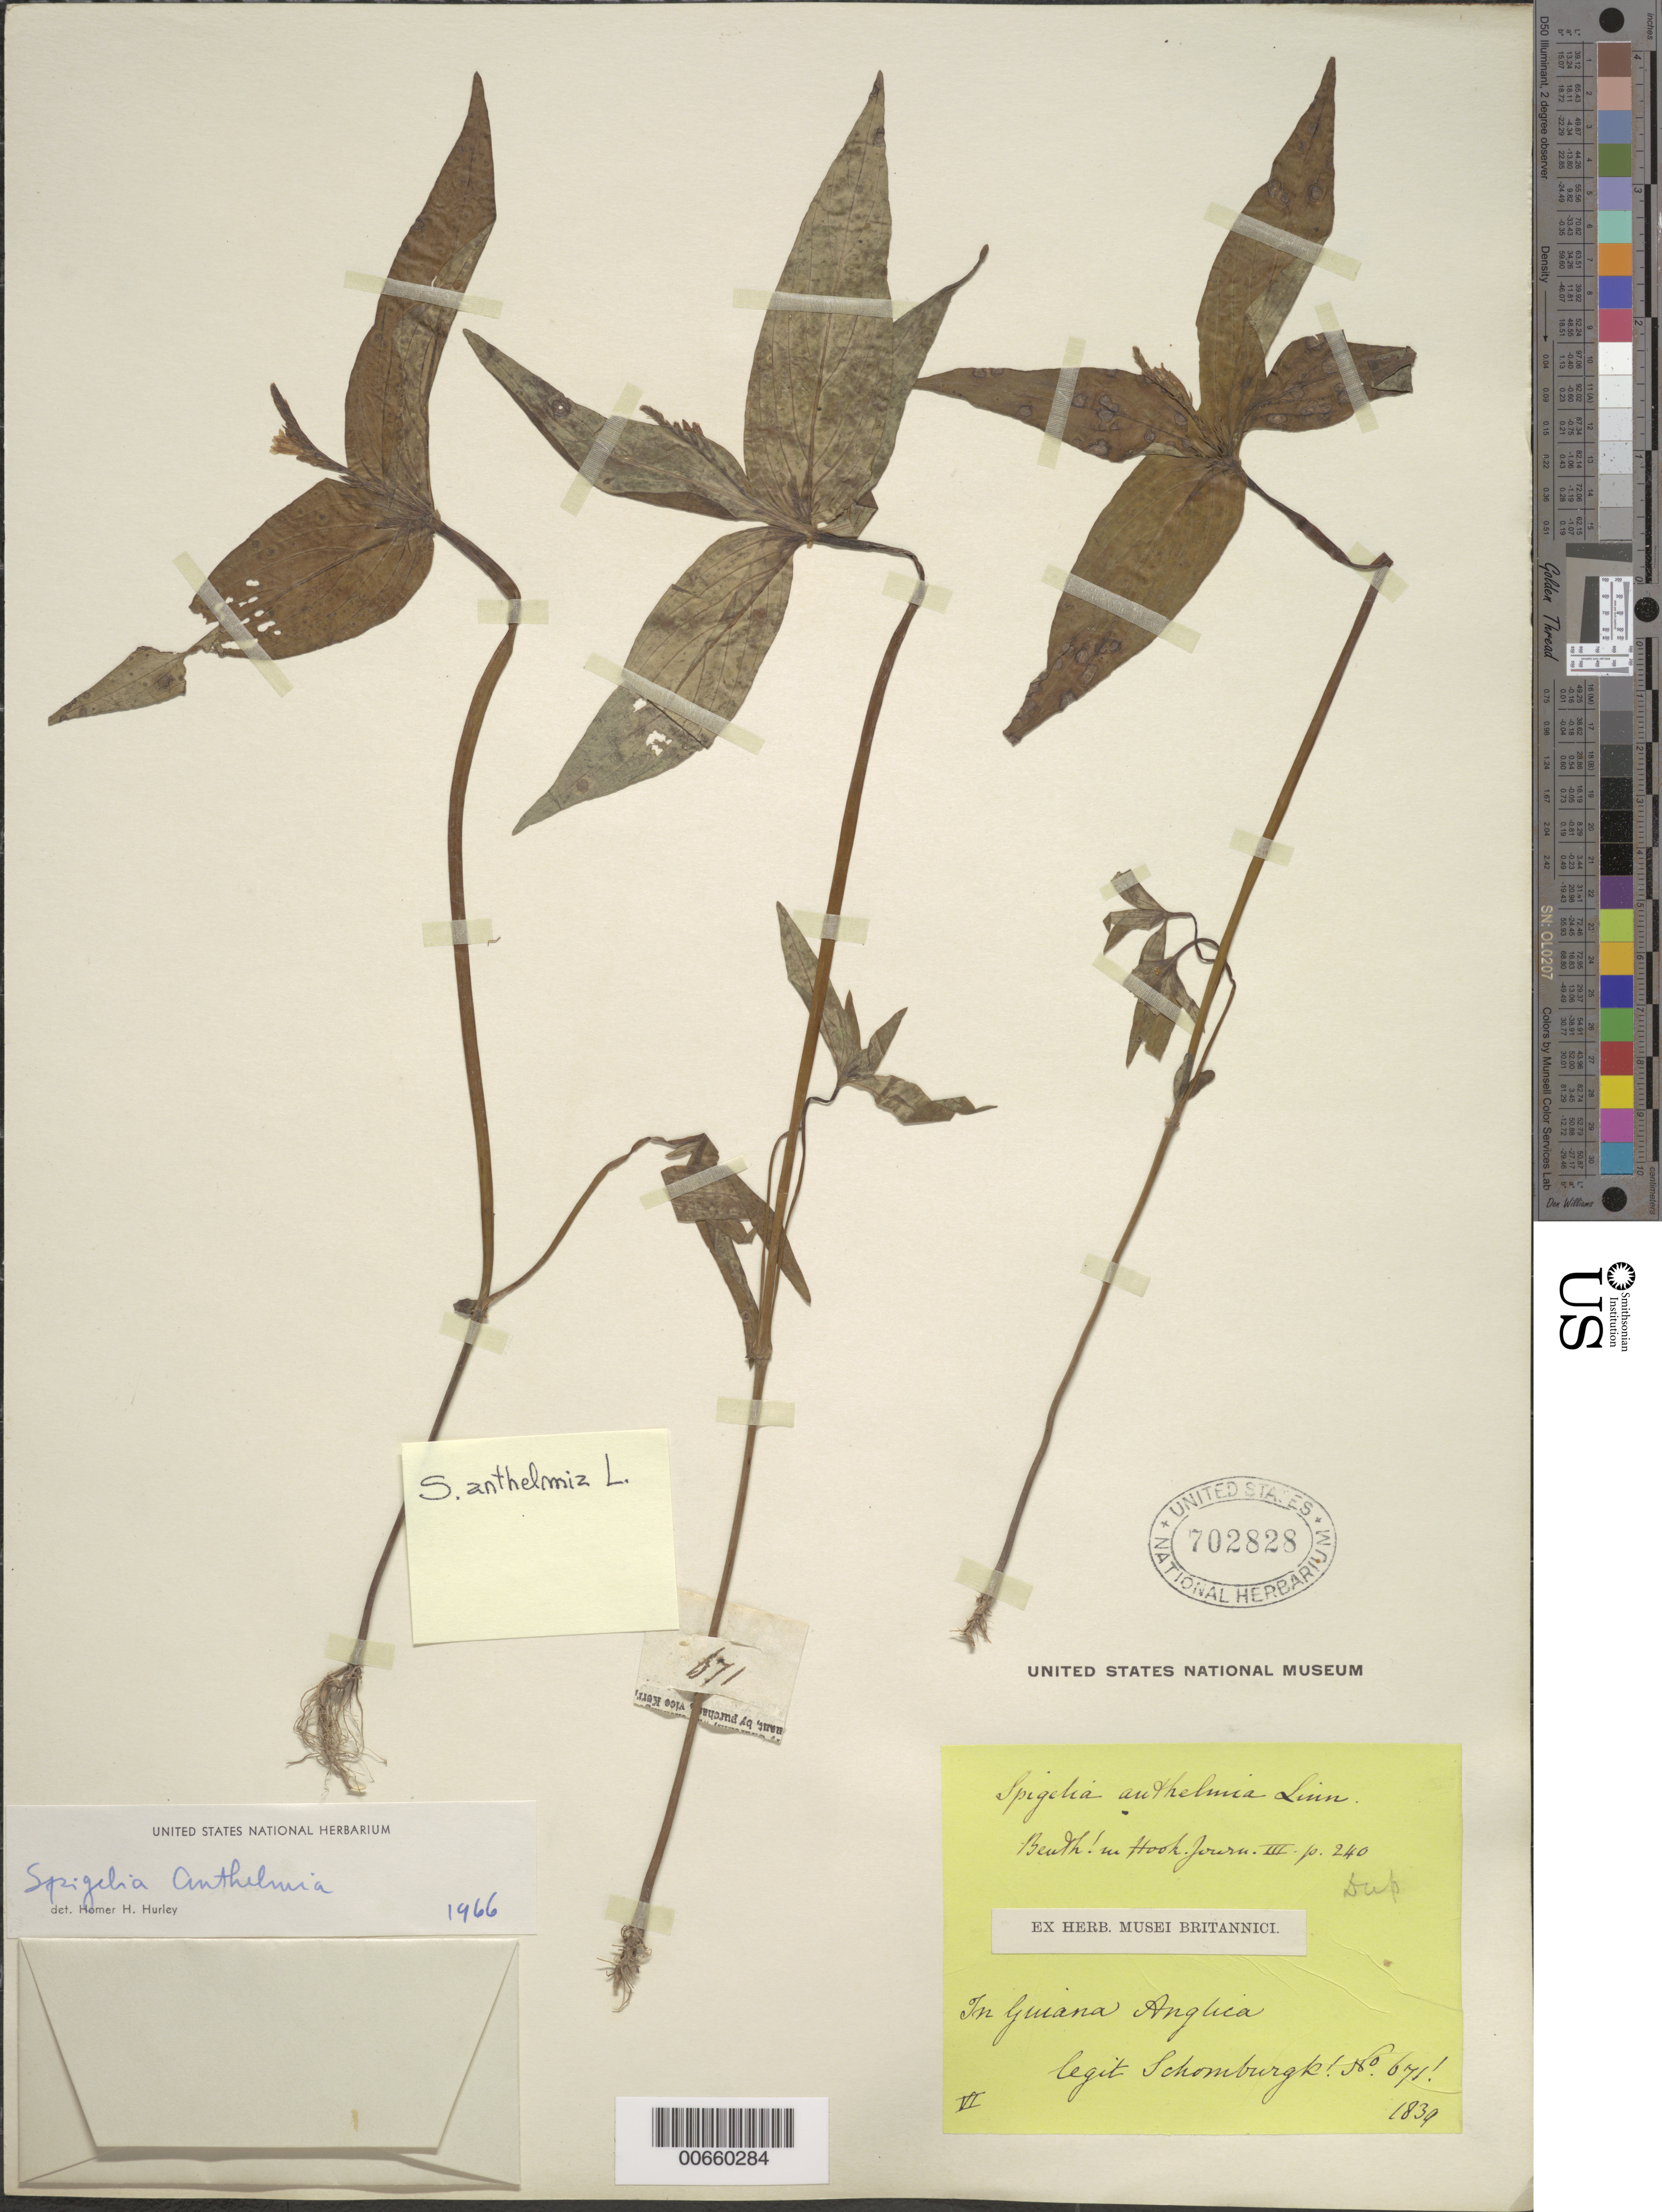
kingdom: Plantae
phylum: Tracheophyta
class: Magnoliopsida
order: Gentianales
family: Loganiaceae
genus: Spigelia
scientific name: Spigelia anthelmia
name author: L.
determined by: Hurley, H. H.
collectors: R. H. Schomburgk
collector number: I 671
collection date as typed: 1839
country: Guyana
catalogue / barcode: US 702828